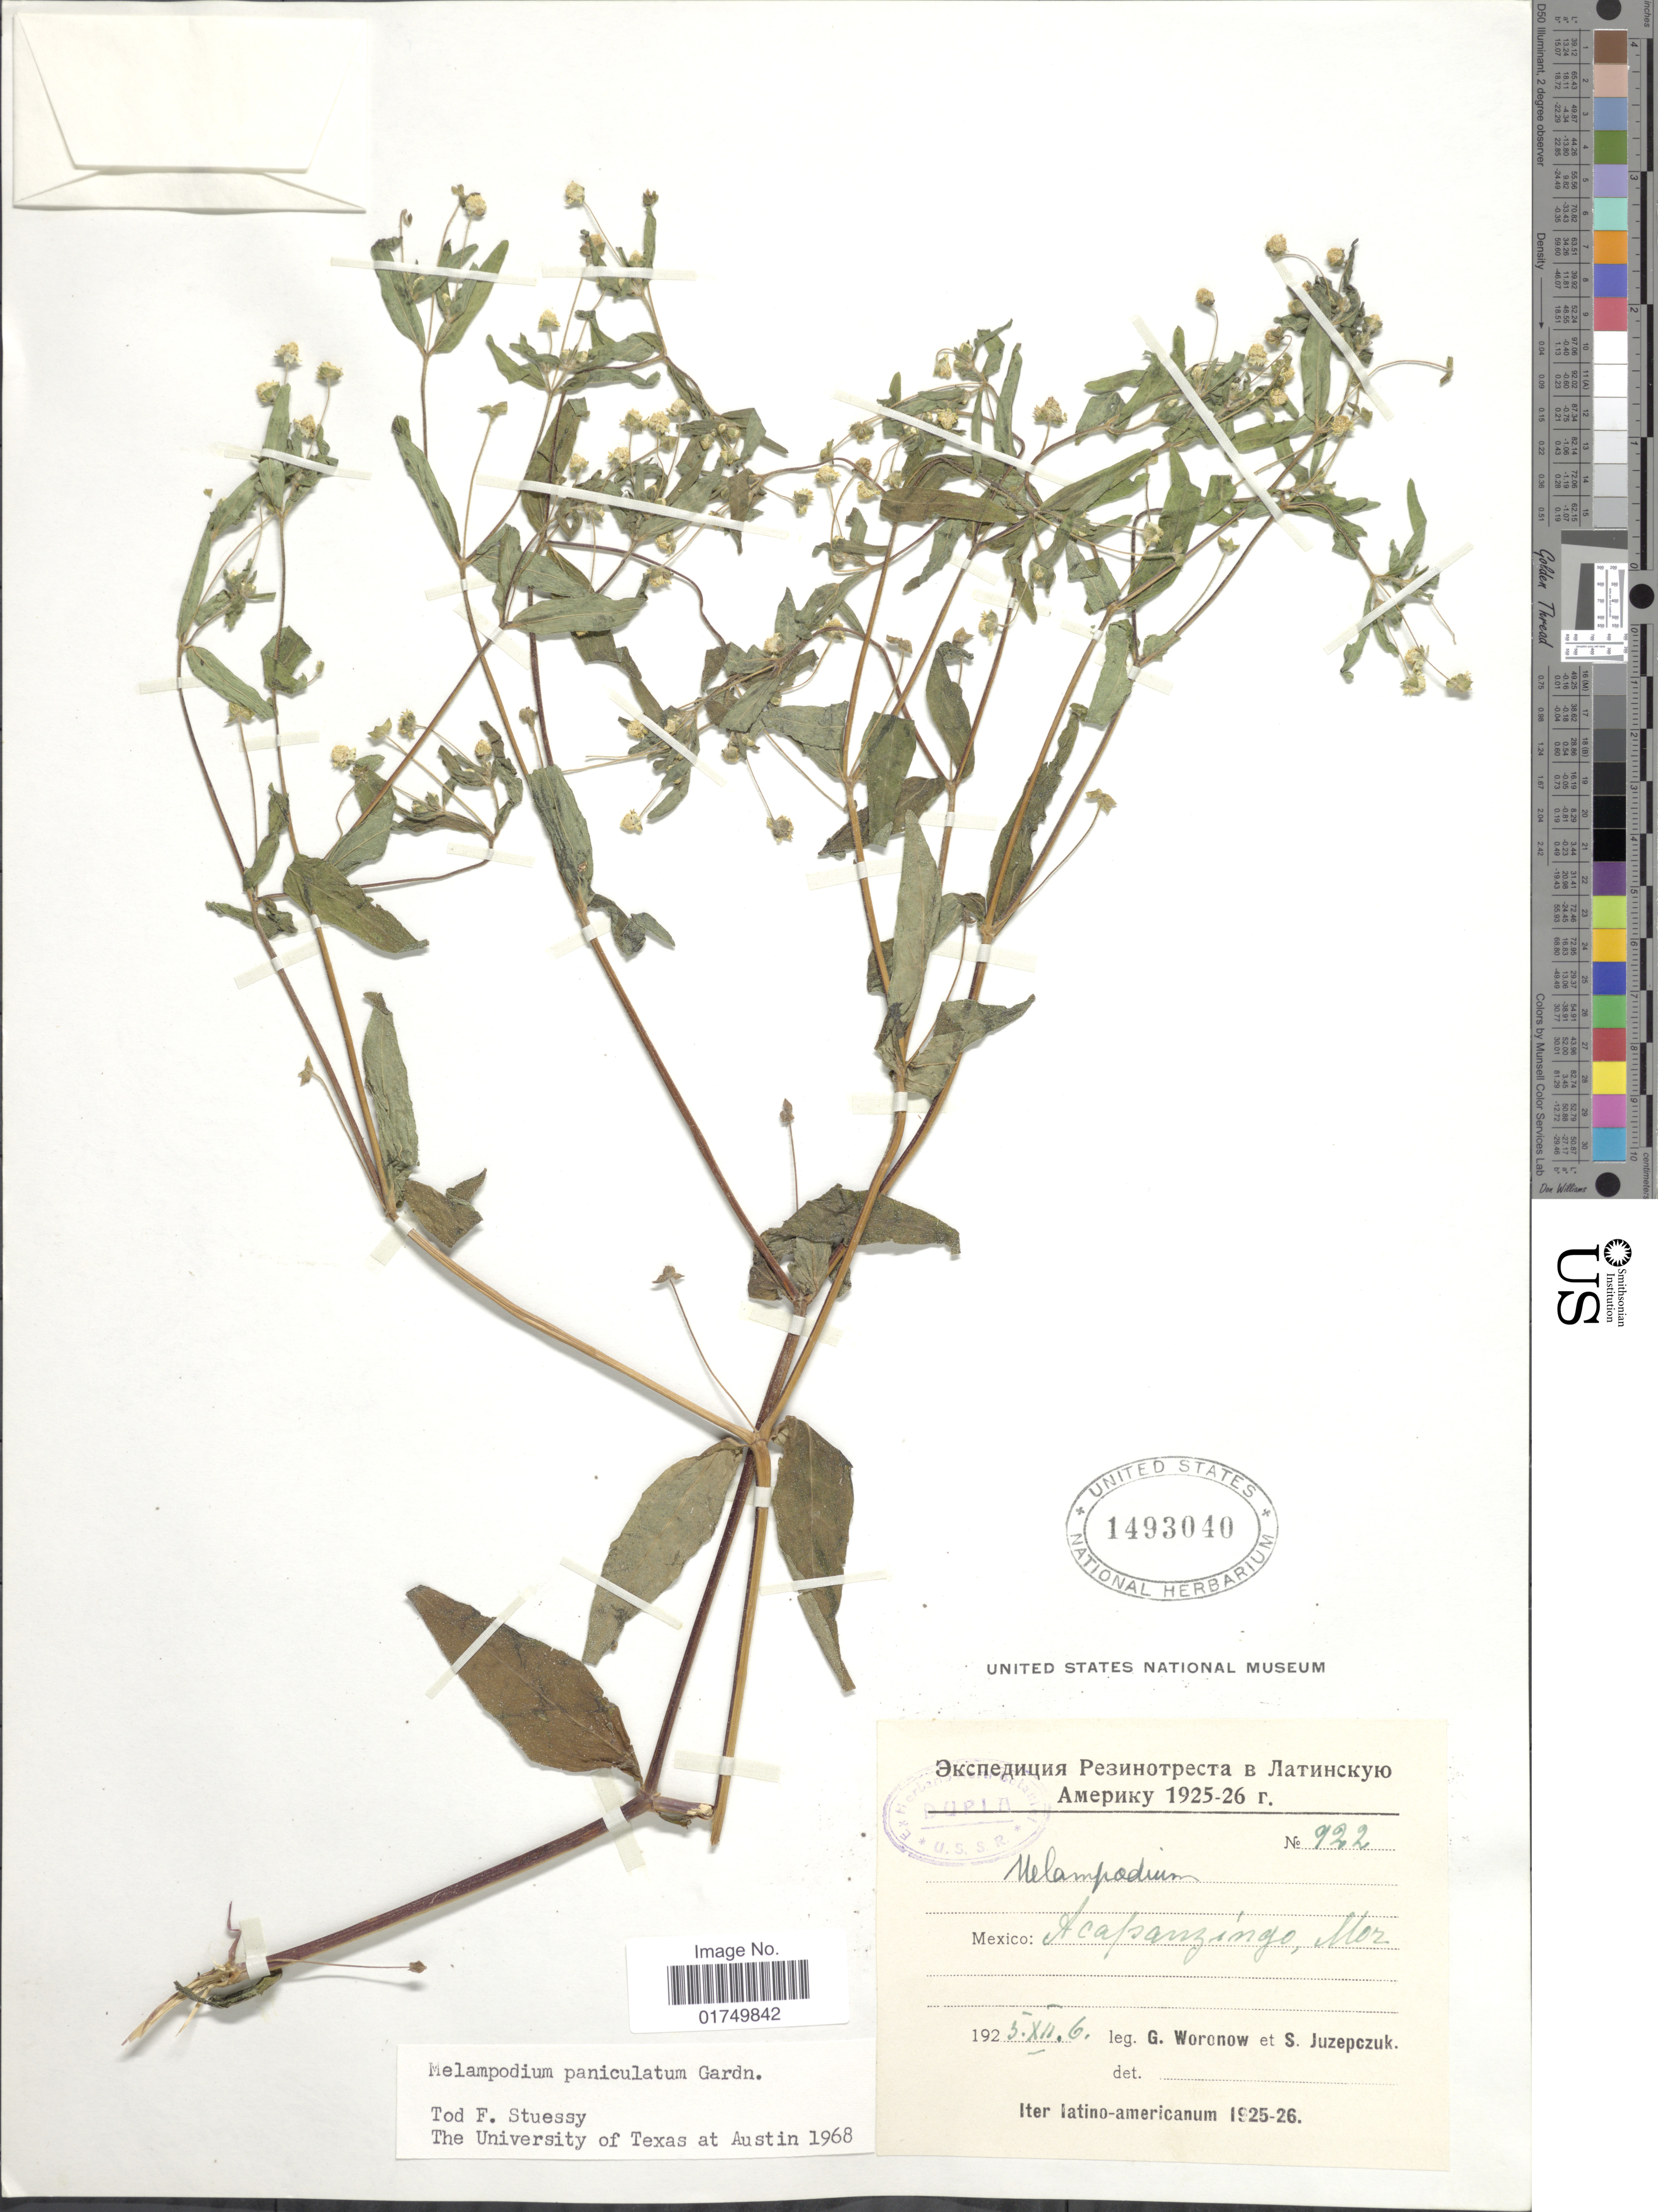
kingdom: Plantae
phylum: Tracheophyta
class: Magnoliopsida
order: Asterales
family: Asteraceae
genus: Melampodium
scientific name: Melampodium paniculatum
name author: Gardner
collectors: G. Woronow & S. V. Juzepczuk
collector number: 922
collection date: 1925-12-06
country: Mexico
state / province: Morelos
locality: Acapanzingo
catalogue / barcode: US 1493040